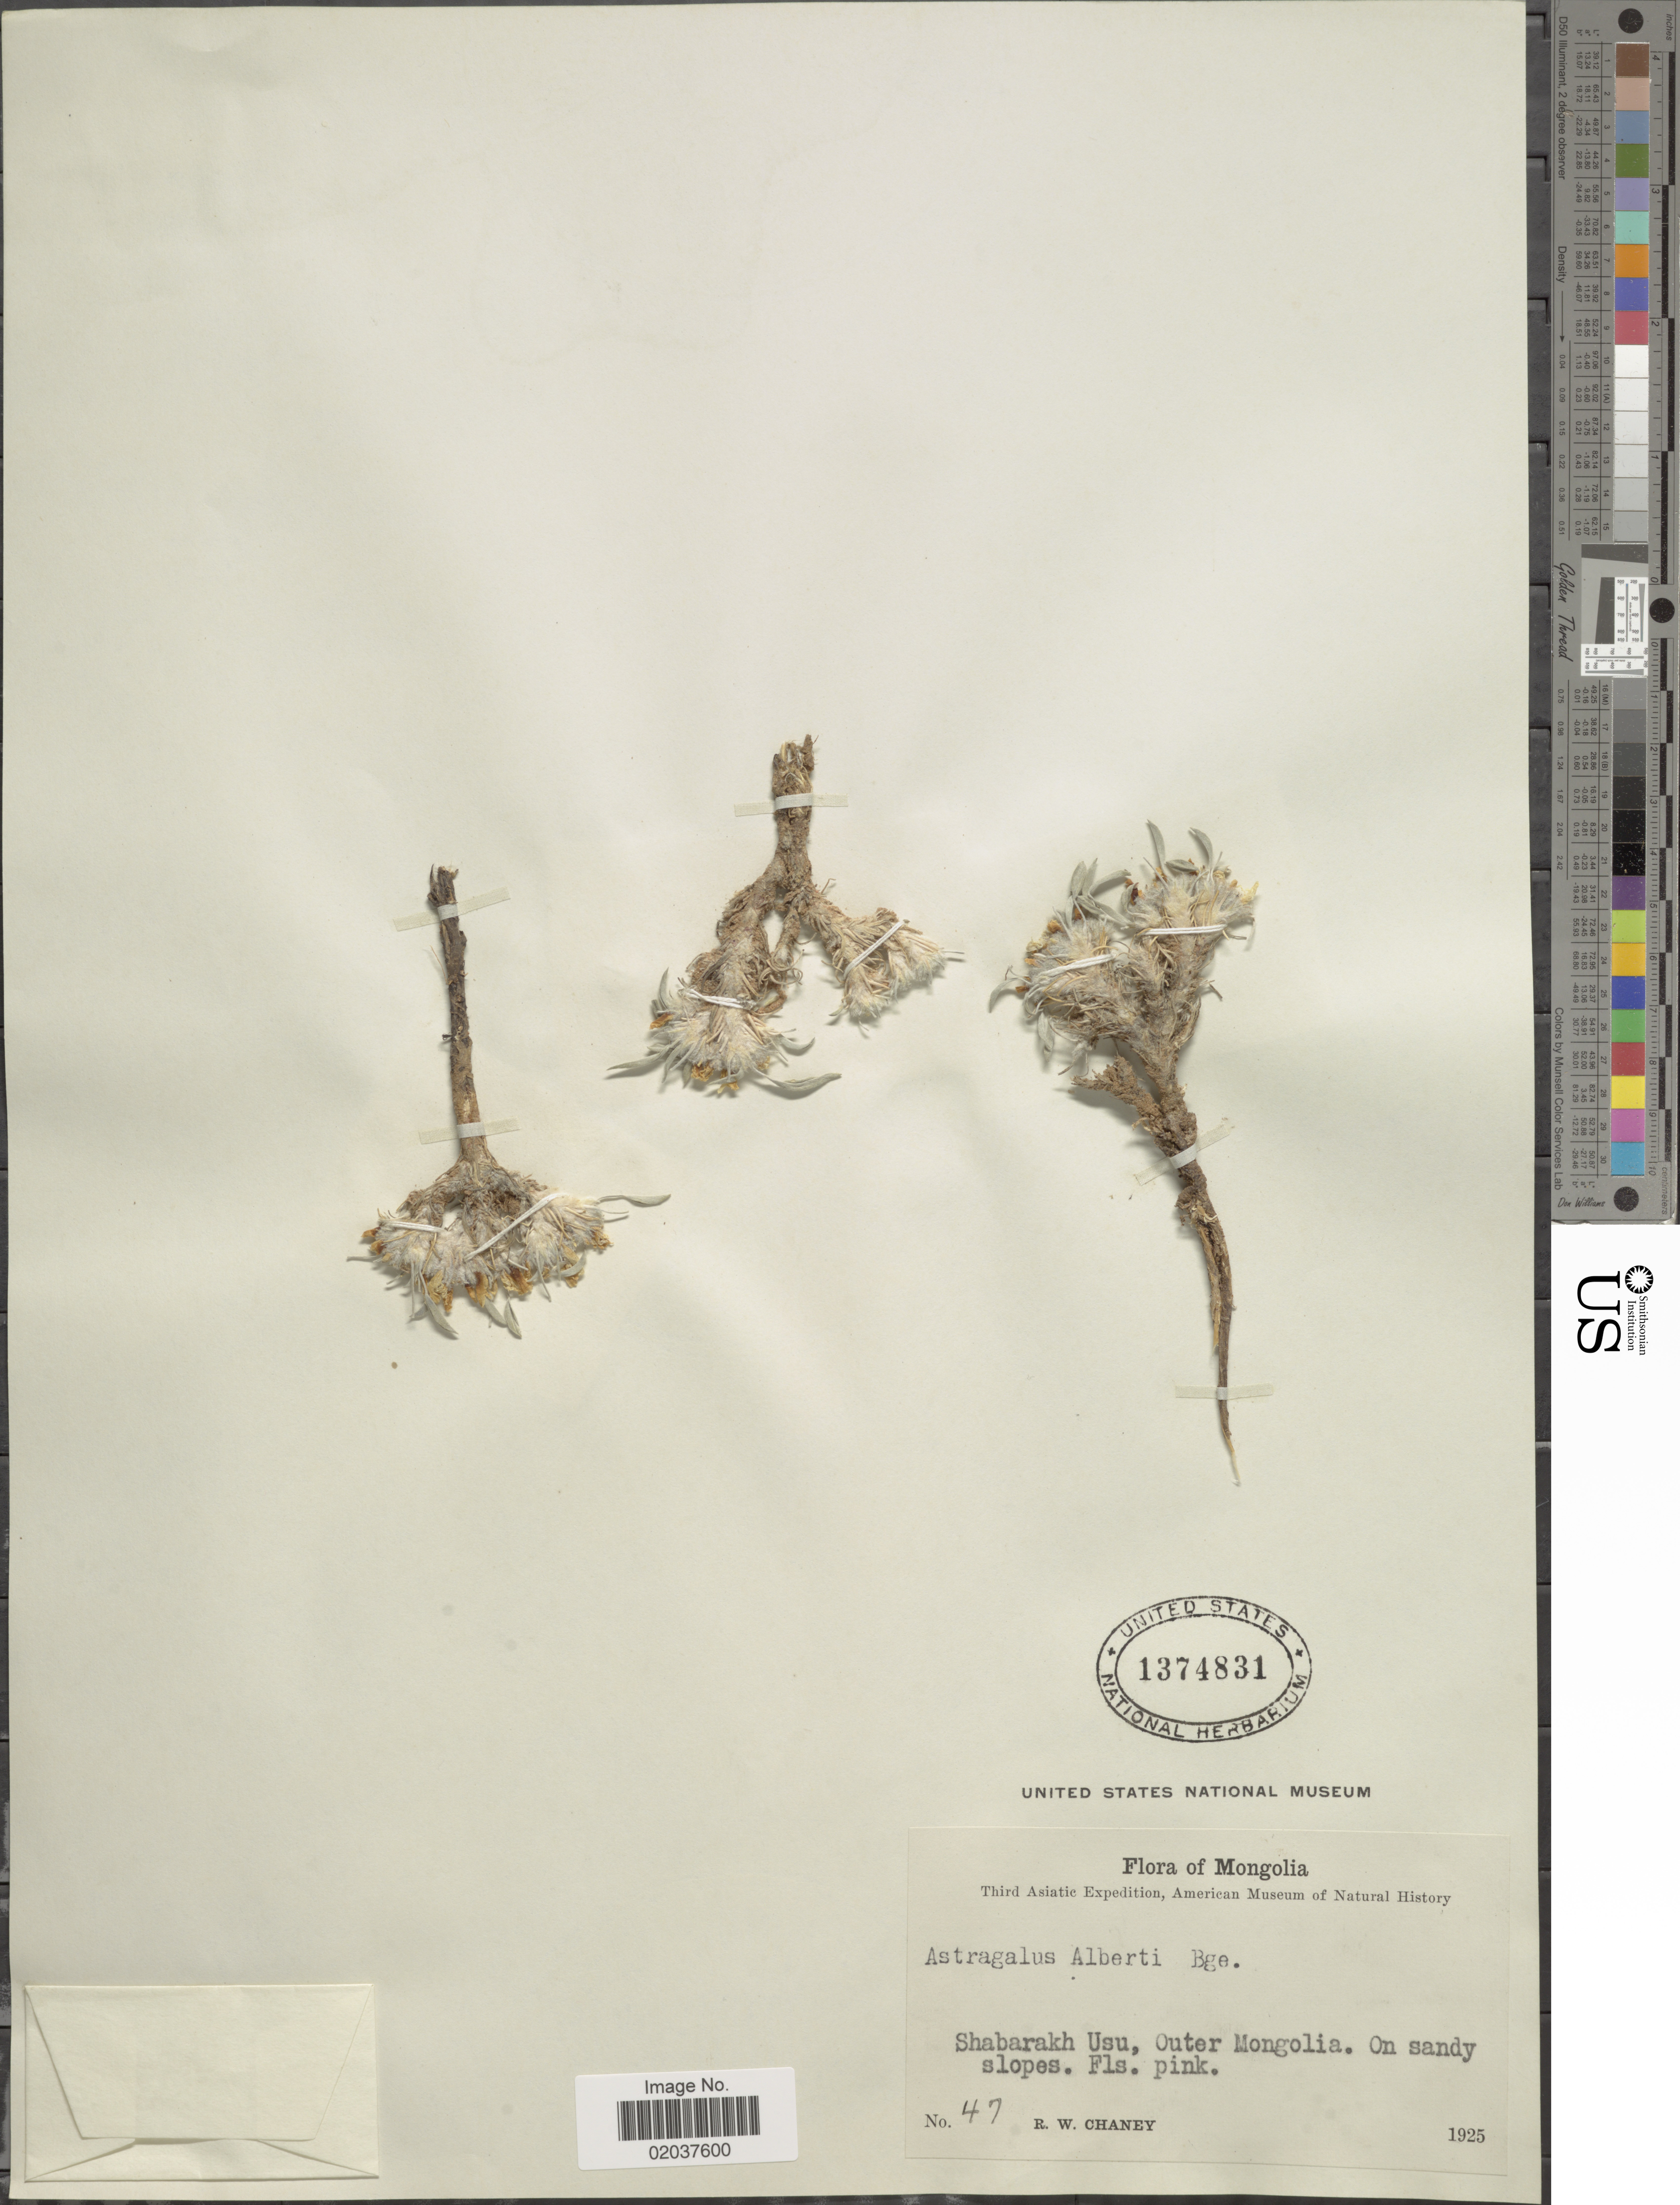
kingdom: Plantae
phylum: Tracheophyta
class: Magnoliopsida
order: Fabales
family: Fabaceae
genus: Astragalus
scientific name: Astragalus alberti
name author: Bunge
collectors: R. Chaney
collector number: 47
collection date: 1925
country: China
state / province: Nei Monggol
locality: Shabarakh Usu, Outer Mongolia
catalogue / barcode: US 1374831